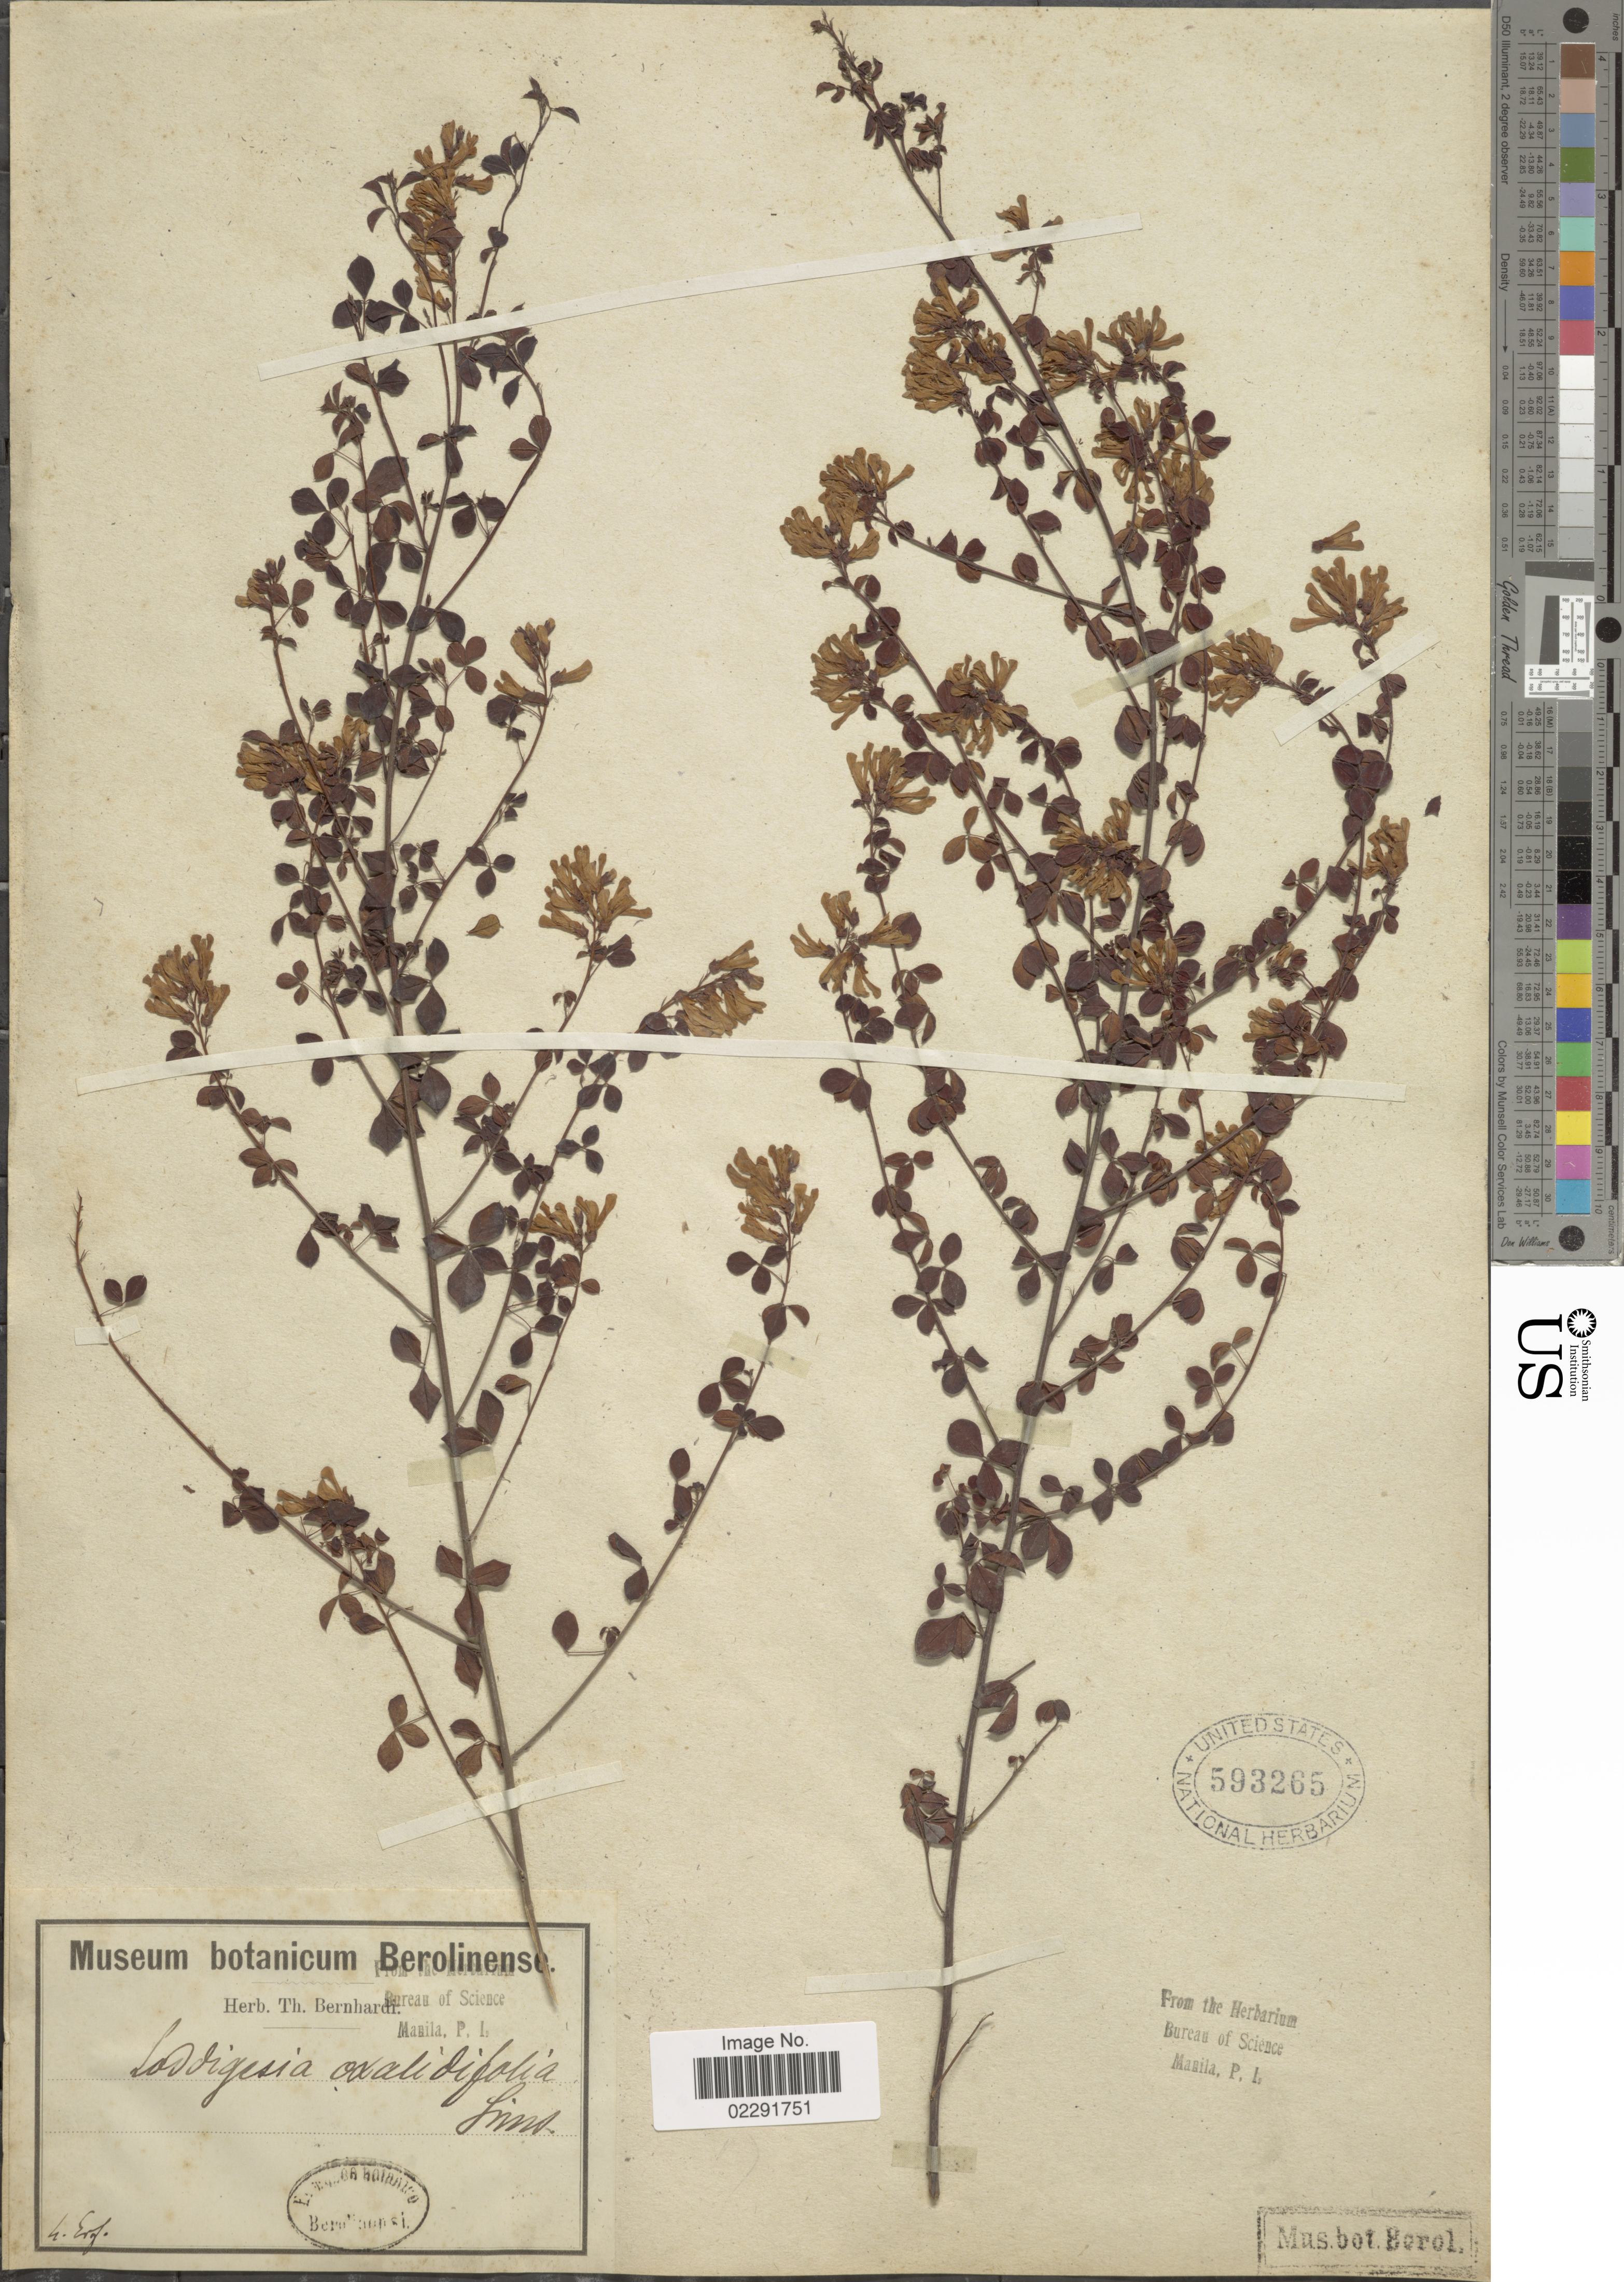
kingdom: Plantae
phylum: Tracheophyta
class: Magnoliopsida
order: Fabales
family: Fabaceae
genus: Hypocalyptus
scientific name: Hypocalyptus oxalidifolius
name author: (Sims) Baill.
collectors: ex herb. Bernhardi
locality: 4. Erf. [interpreted]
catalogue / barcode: US 593265